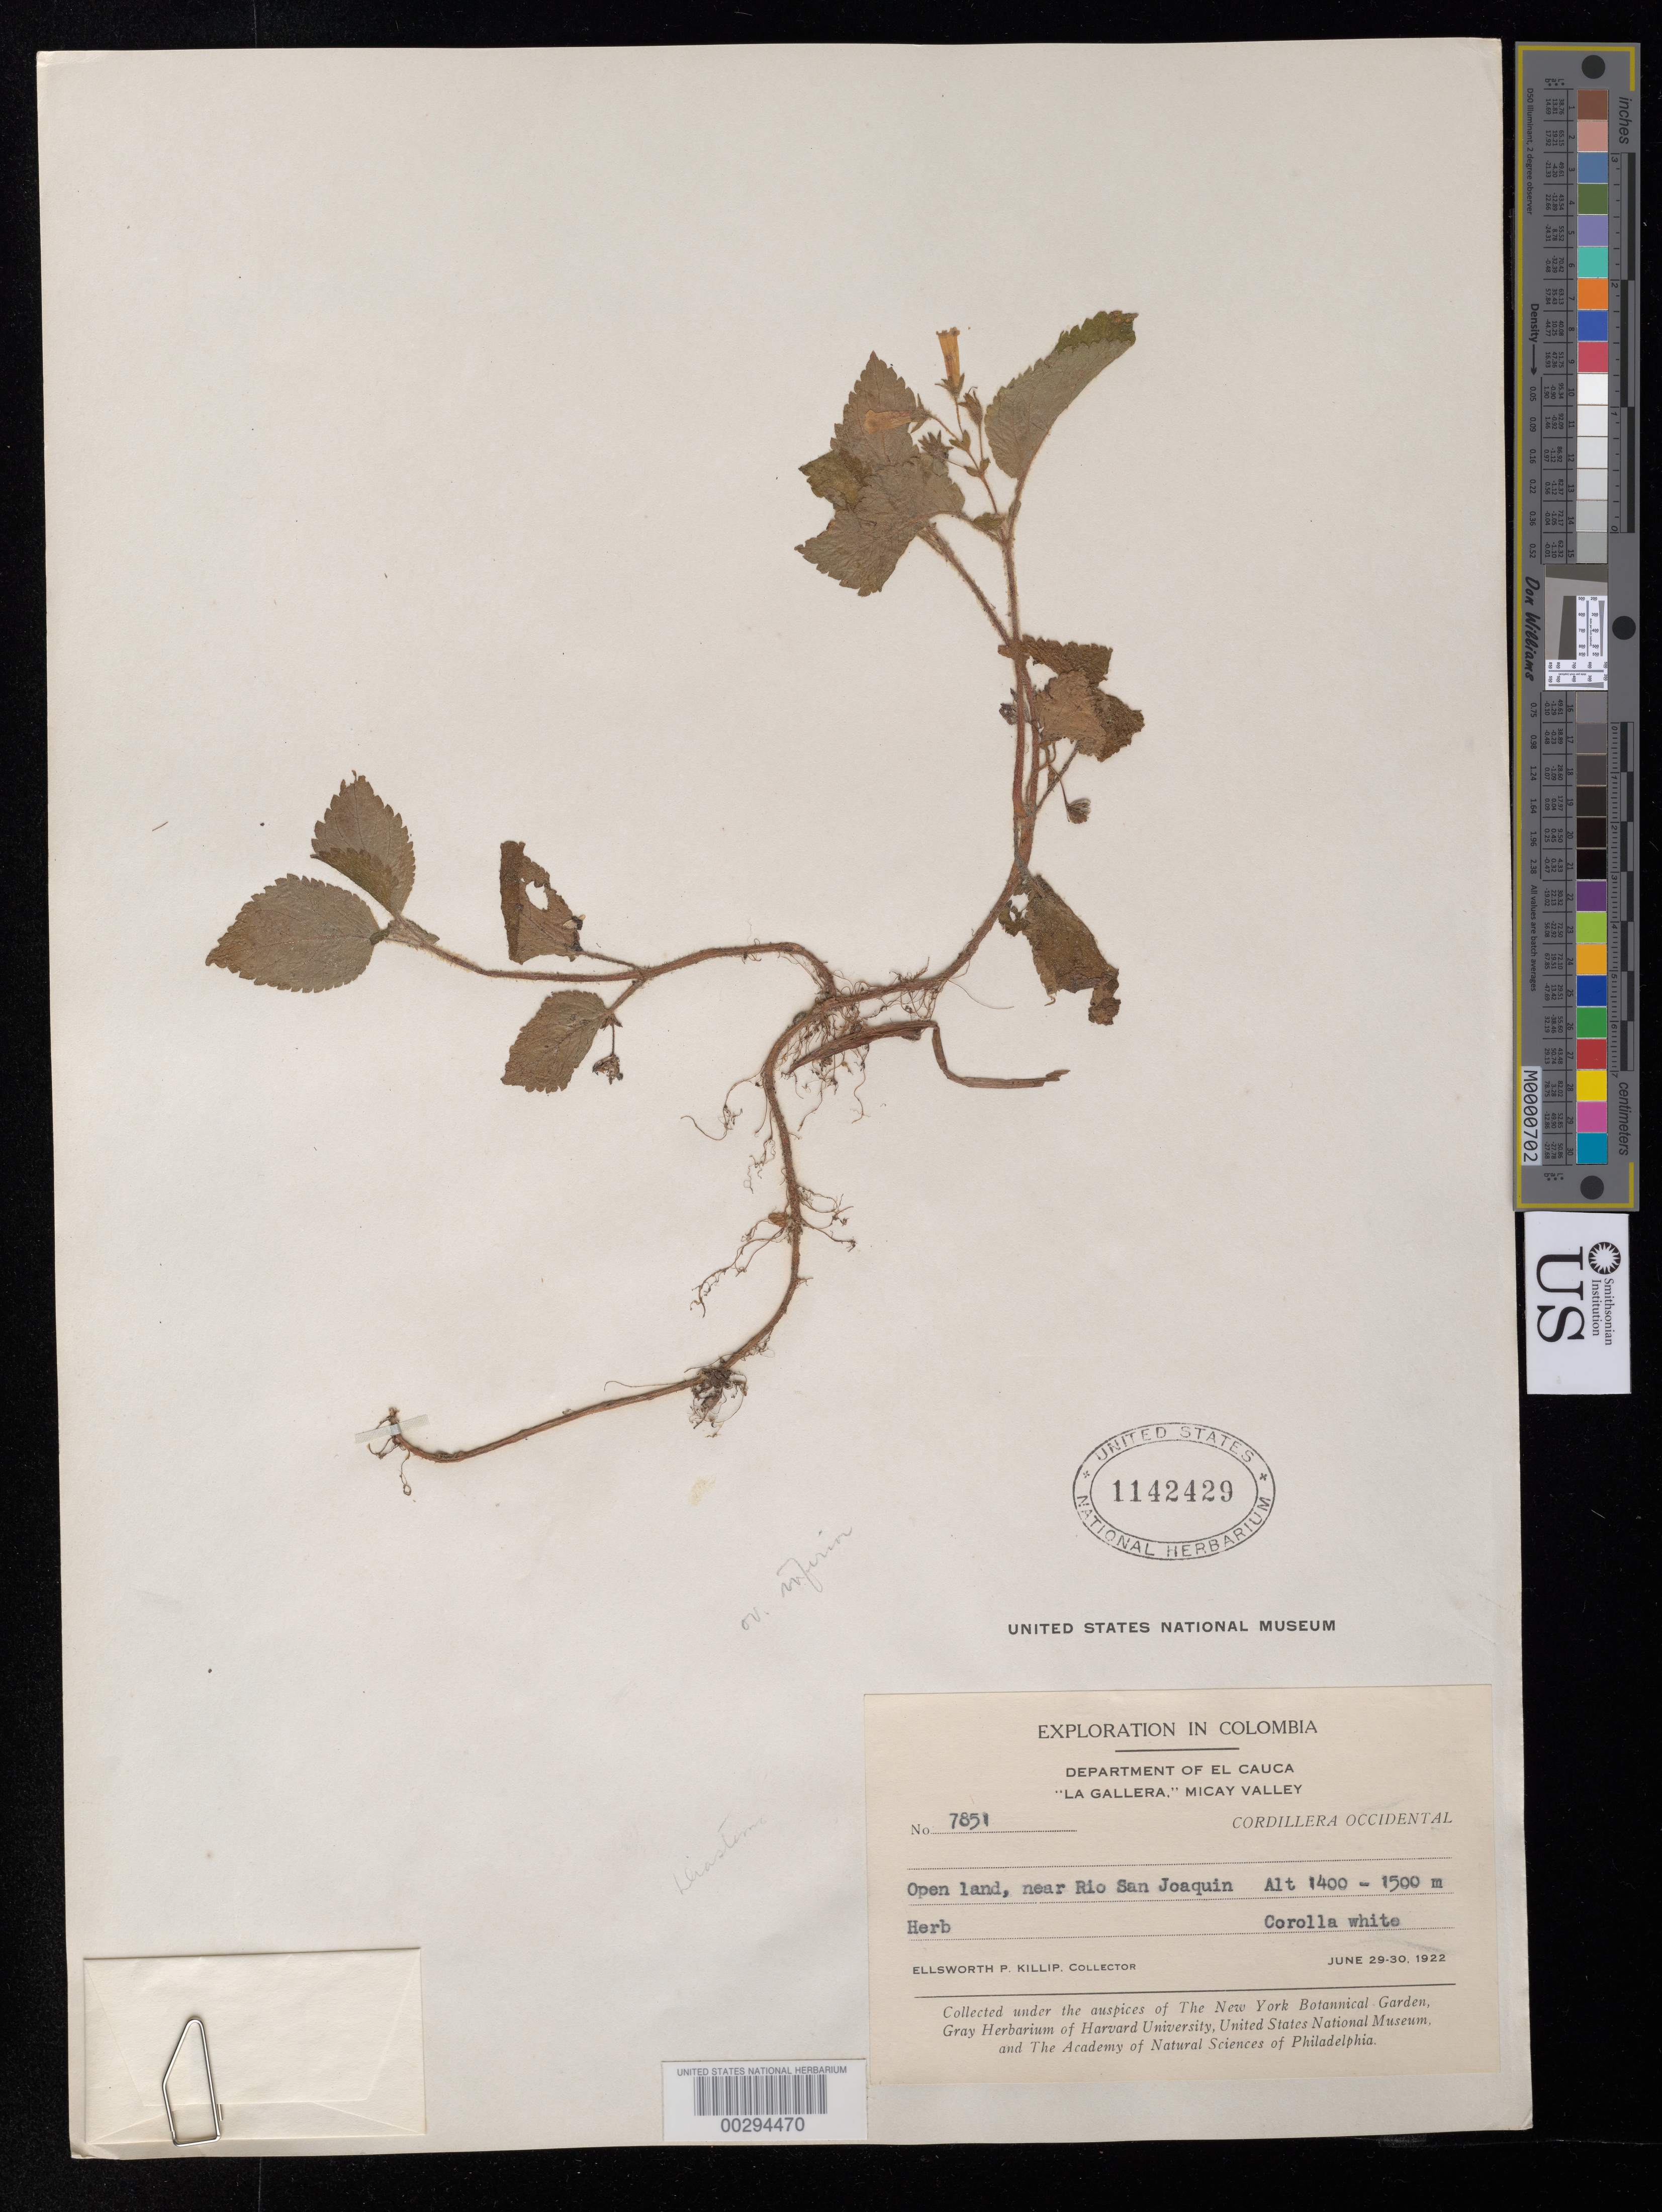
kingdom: Plantae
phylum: Tracheophyta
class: Magnoliopsida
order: Lamiales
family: Gesneriaceae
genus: Diastema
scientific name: Diastema affine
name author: Fritsch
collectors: E. P. Killip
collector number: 7851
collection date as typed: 29-30 Jun 1922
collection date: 1922-06-29/1922-06-30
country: Colombia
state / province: Cauca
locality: La Gallera,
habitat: Open land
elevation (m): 1400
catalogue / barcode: US 1142429